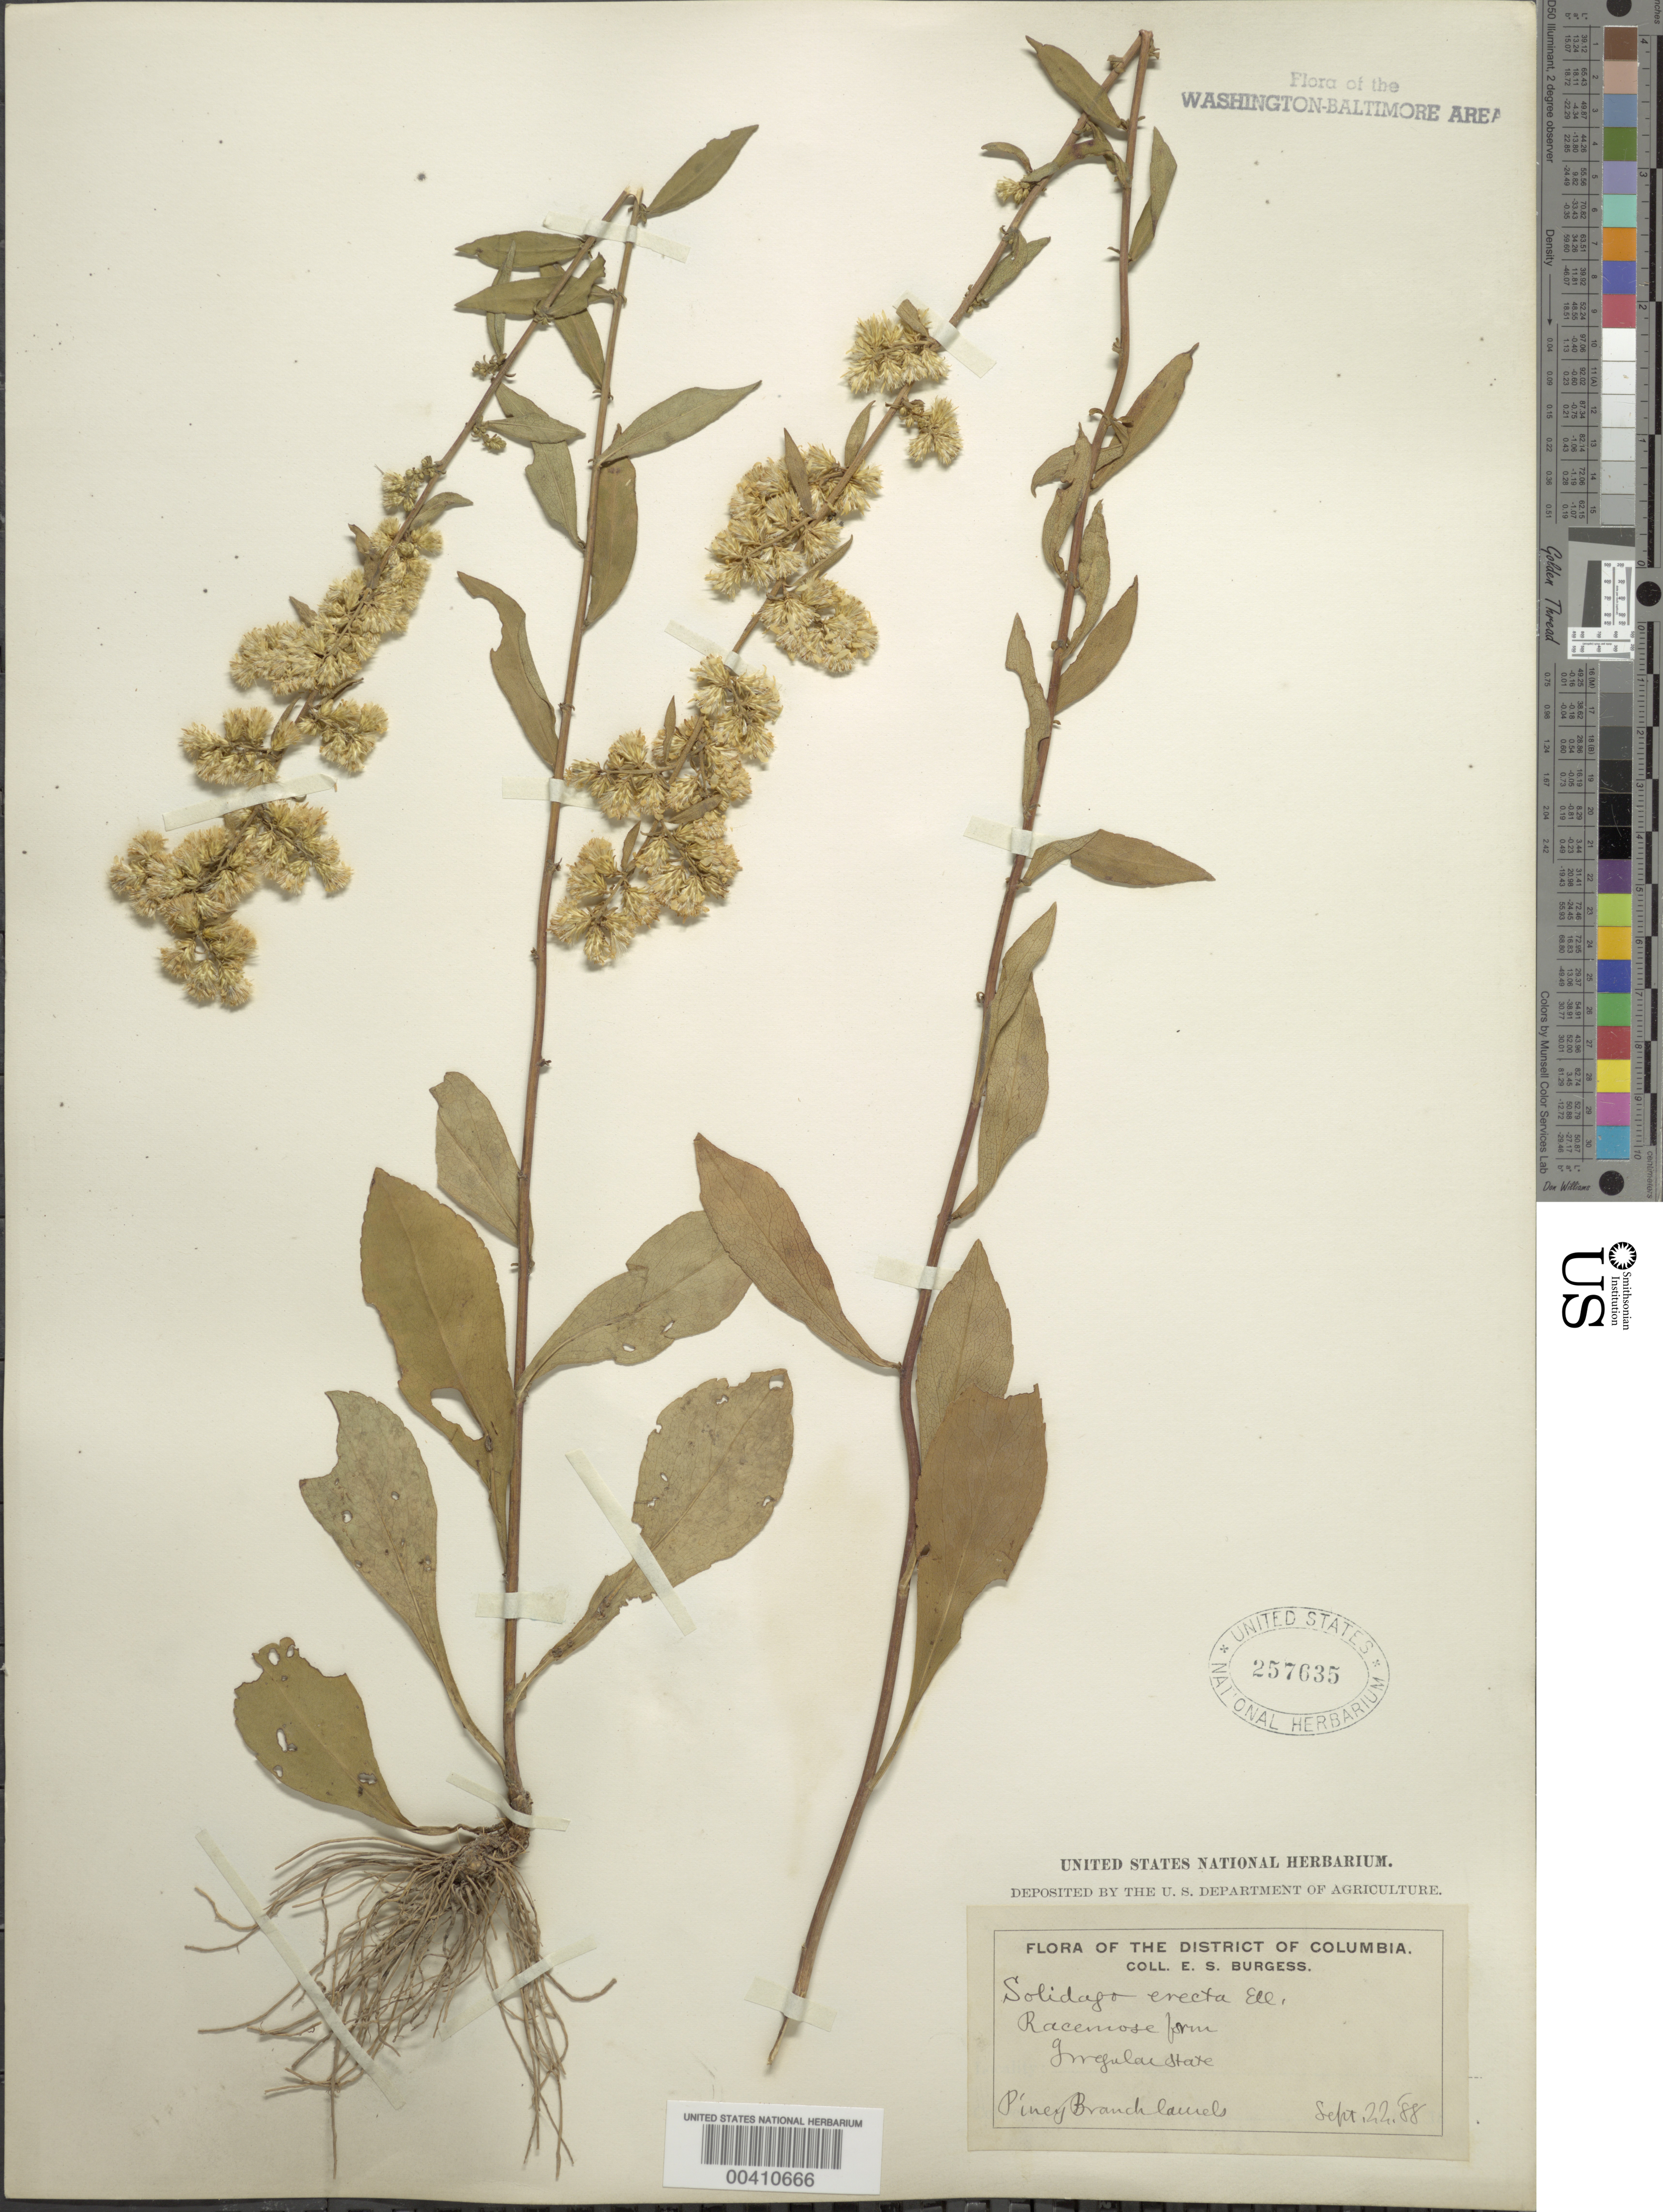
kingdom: Plantae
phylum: Tracheophyta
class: Magnoliopsida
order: Asterales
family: Asteraceae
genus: Solidago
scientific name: Solidago erecta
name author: Pursh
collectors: E. Burgess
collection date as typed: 22 Sep 1888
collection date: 1888-09-22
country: United States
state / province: District of Columbia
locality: Piney Branch Laurels Rock Creek Park & vicinity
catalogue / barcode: US 257635